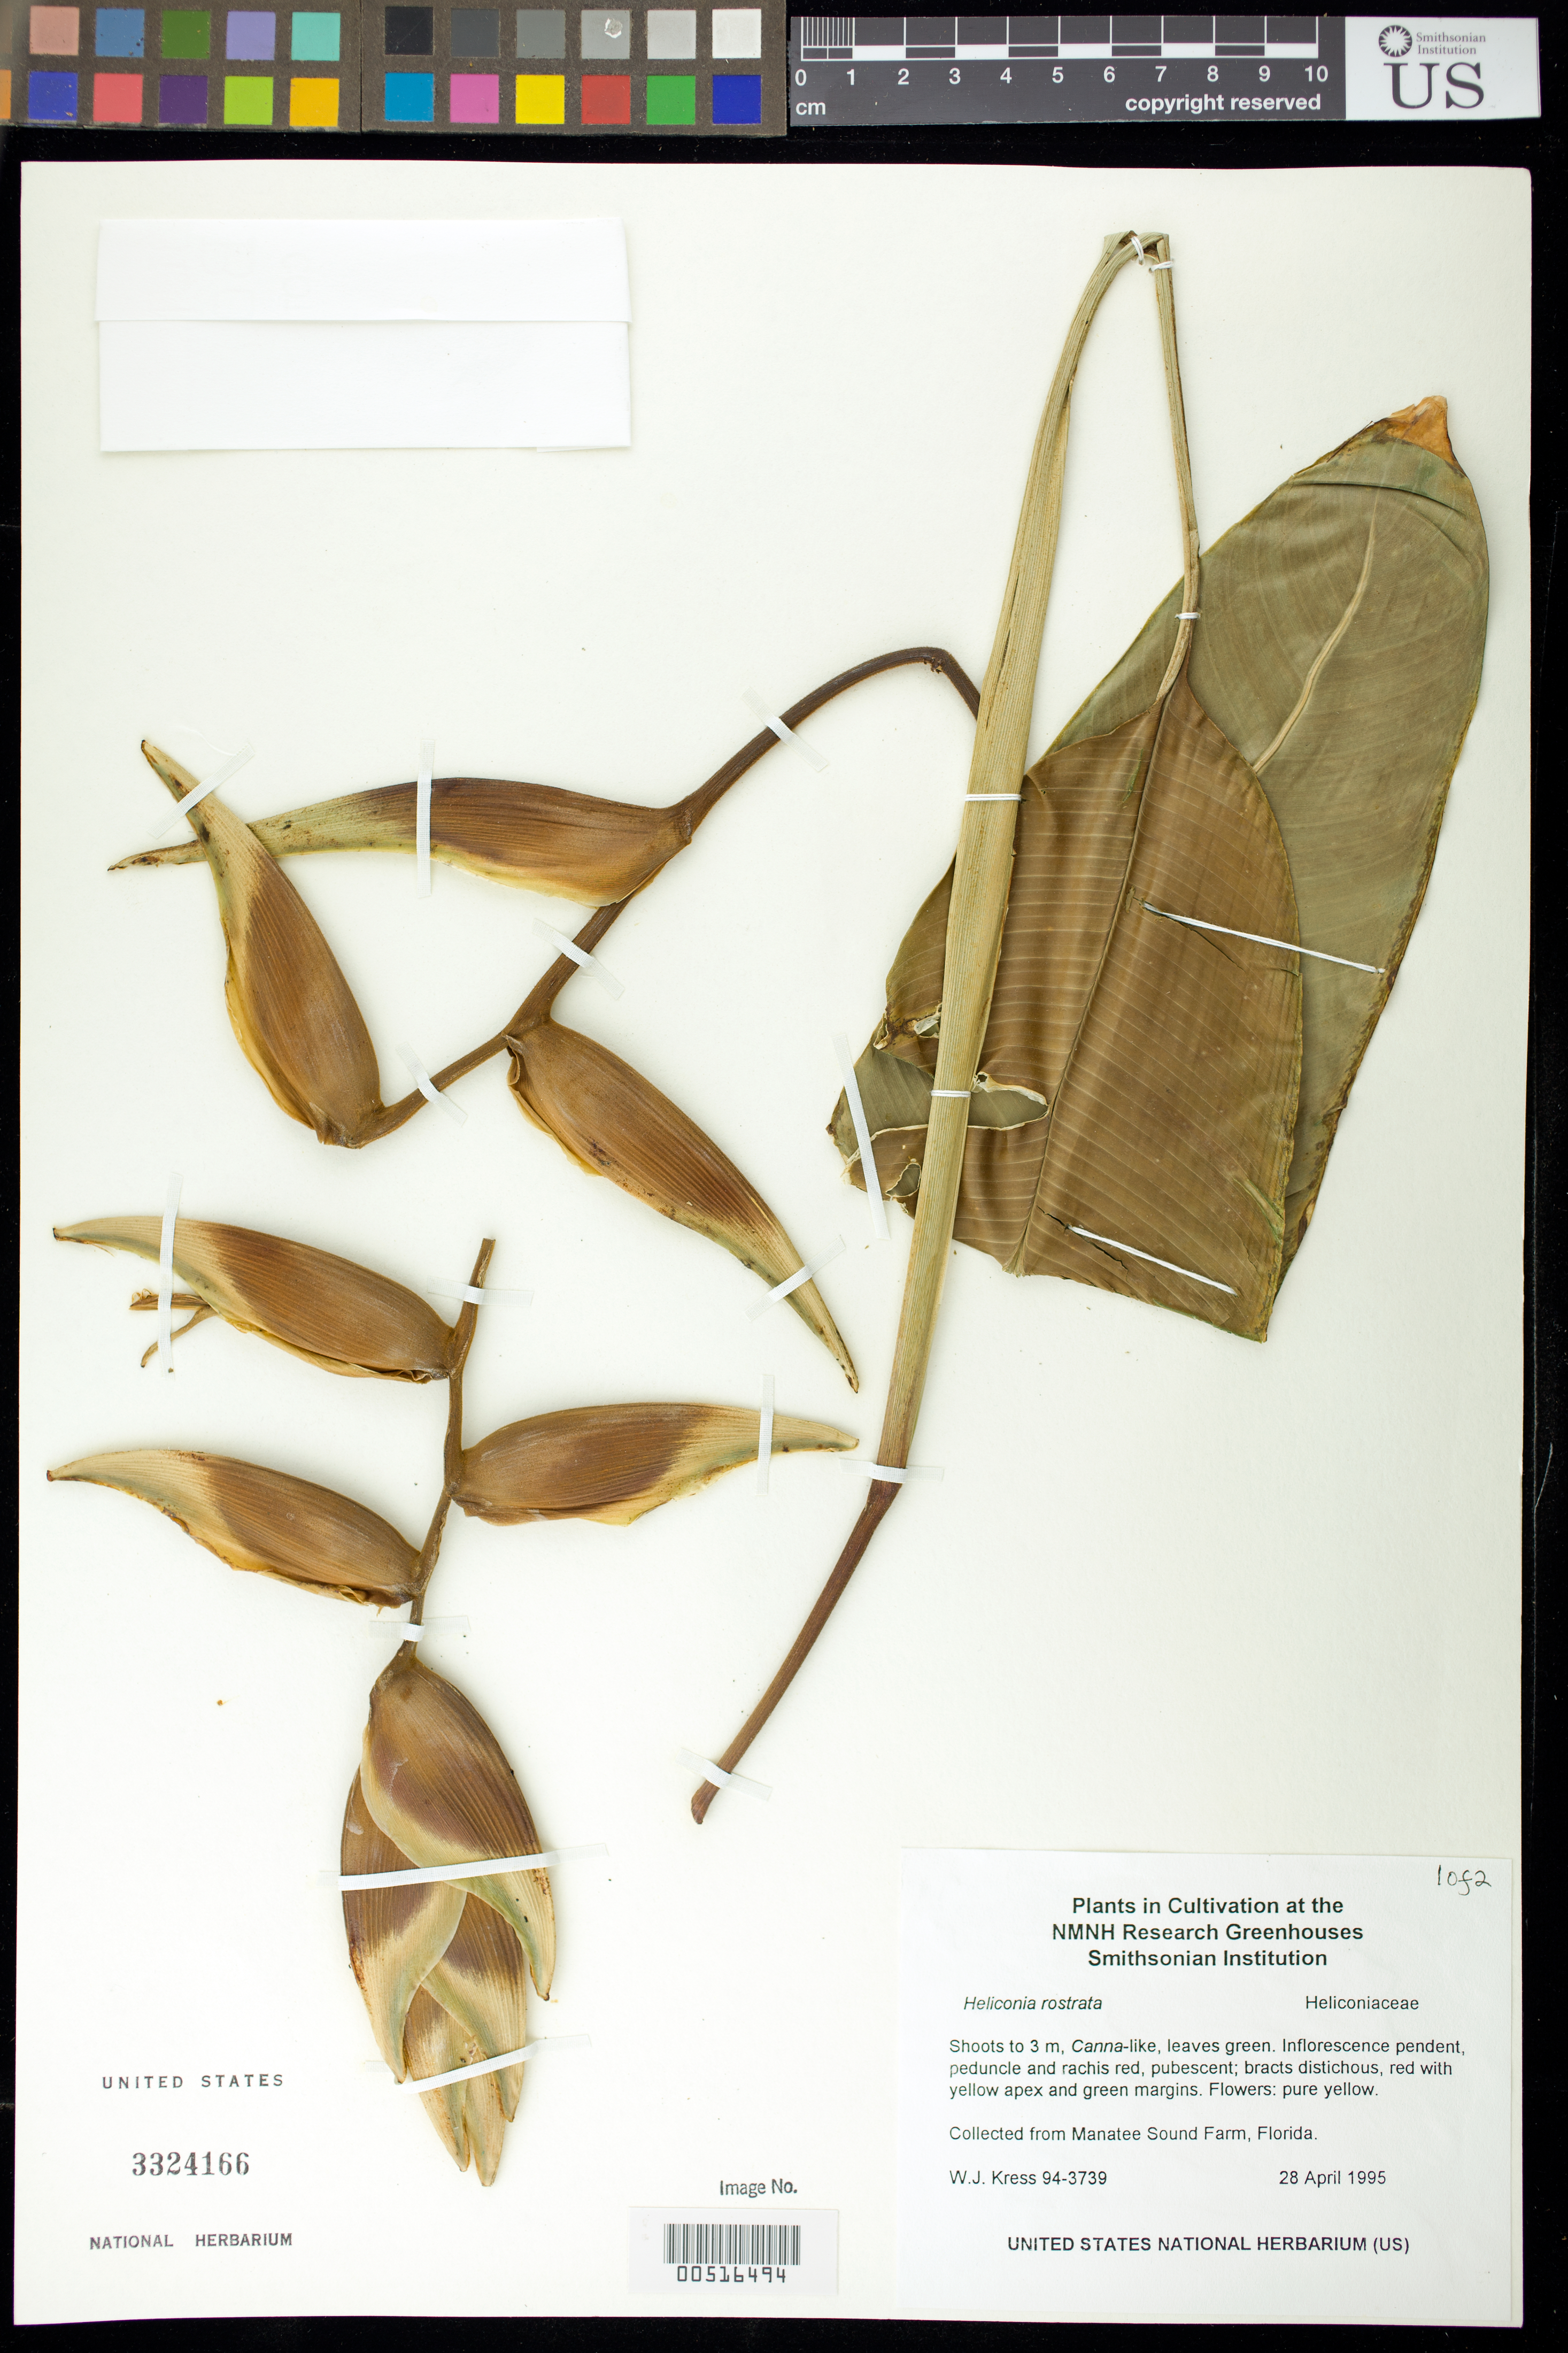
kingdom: Plantae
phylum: Tracheophyta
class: Liliopsida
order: Zingiberales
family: Heliconiaceae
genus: Heliconia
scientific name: Heliconia rostrata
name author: Ruiz & Pav.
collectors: W. J. Kress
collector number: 94-3739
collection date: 1995-04-28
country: ex hort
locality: Manatee Sound Farm, Dexter Ball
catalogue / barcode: US 3324166